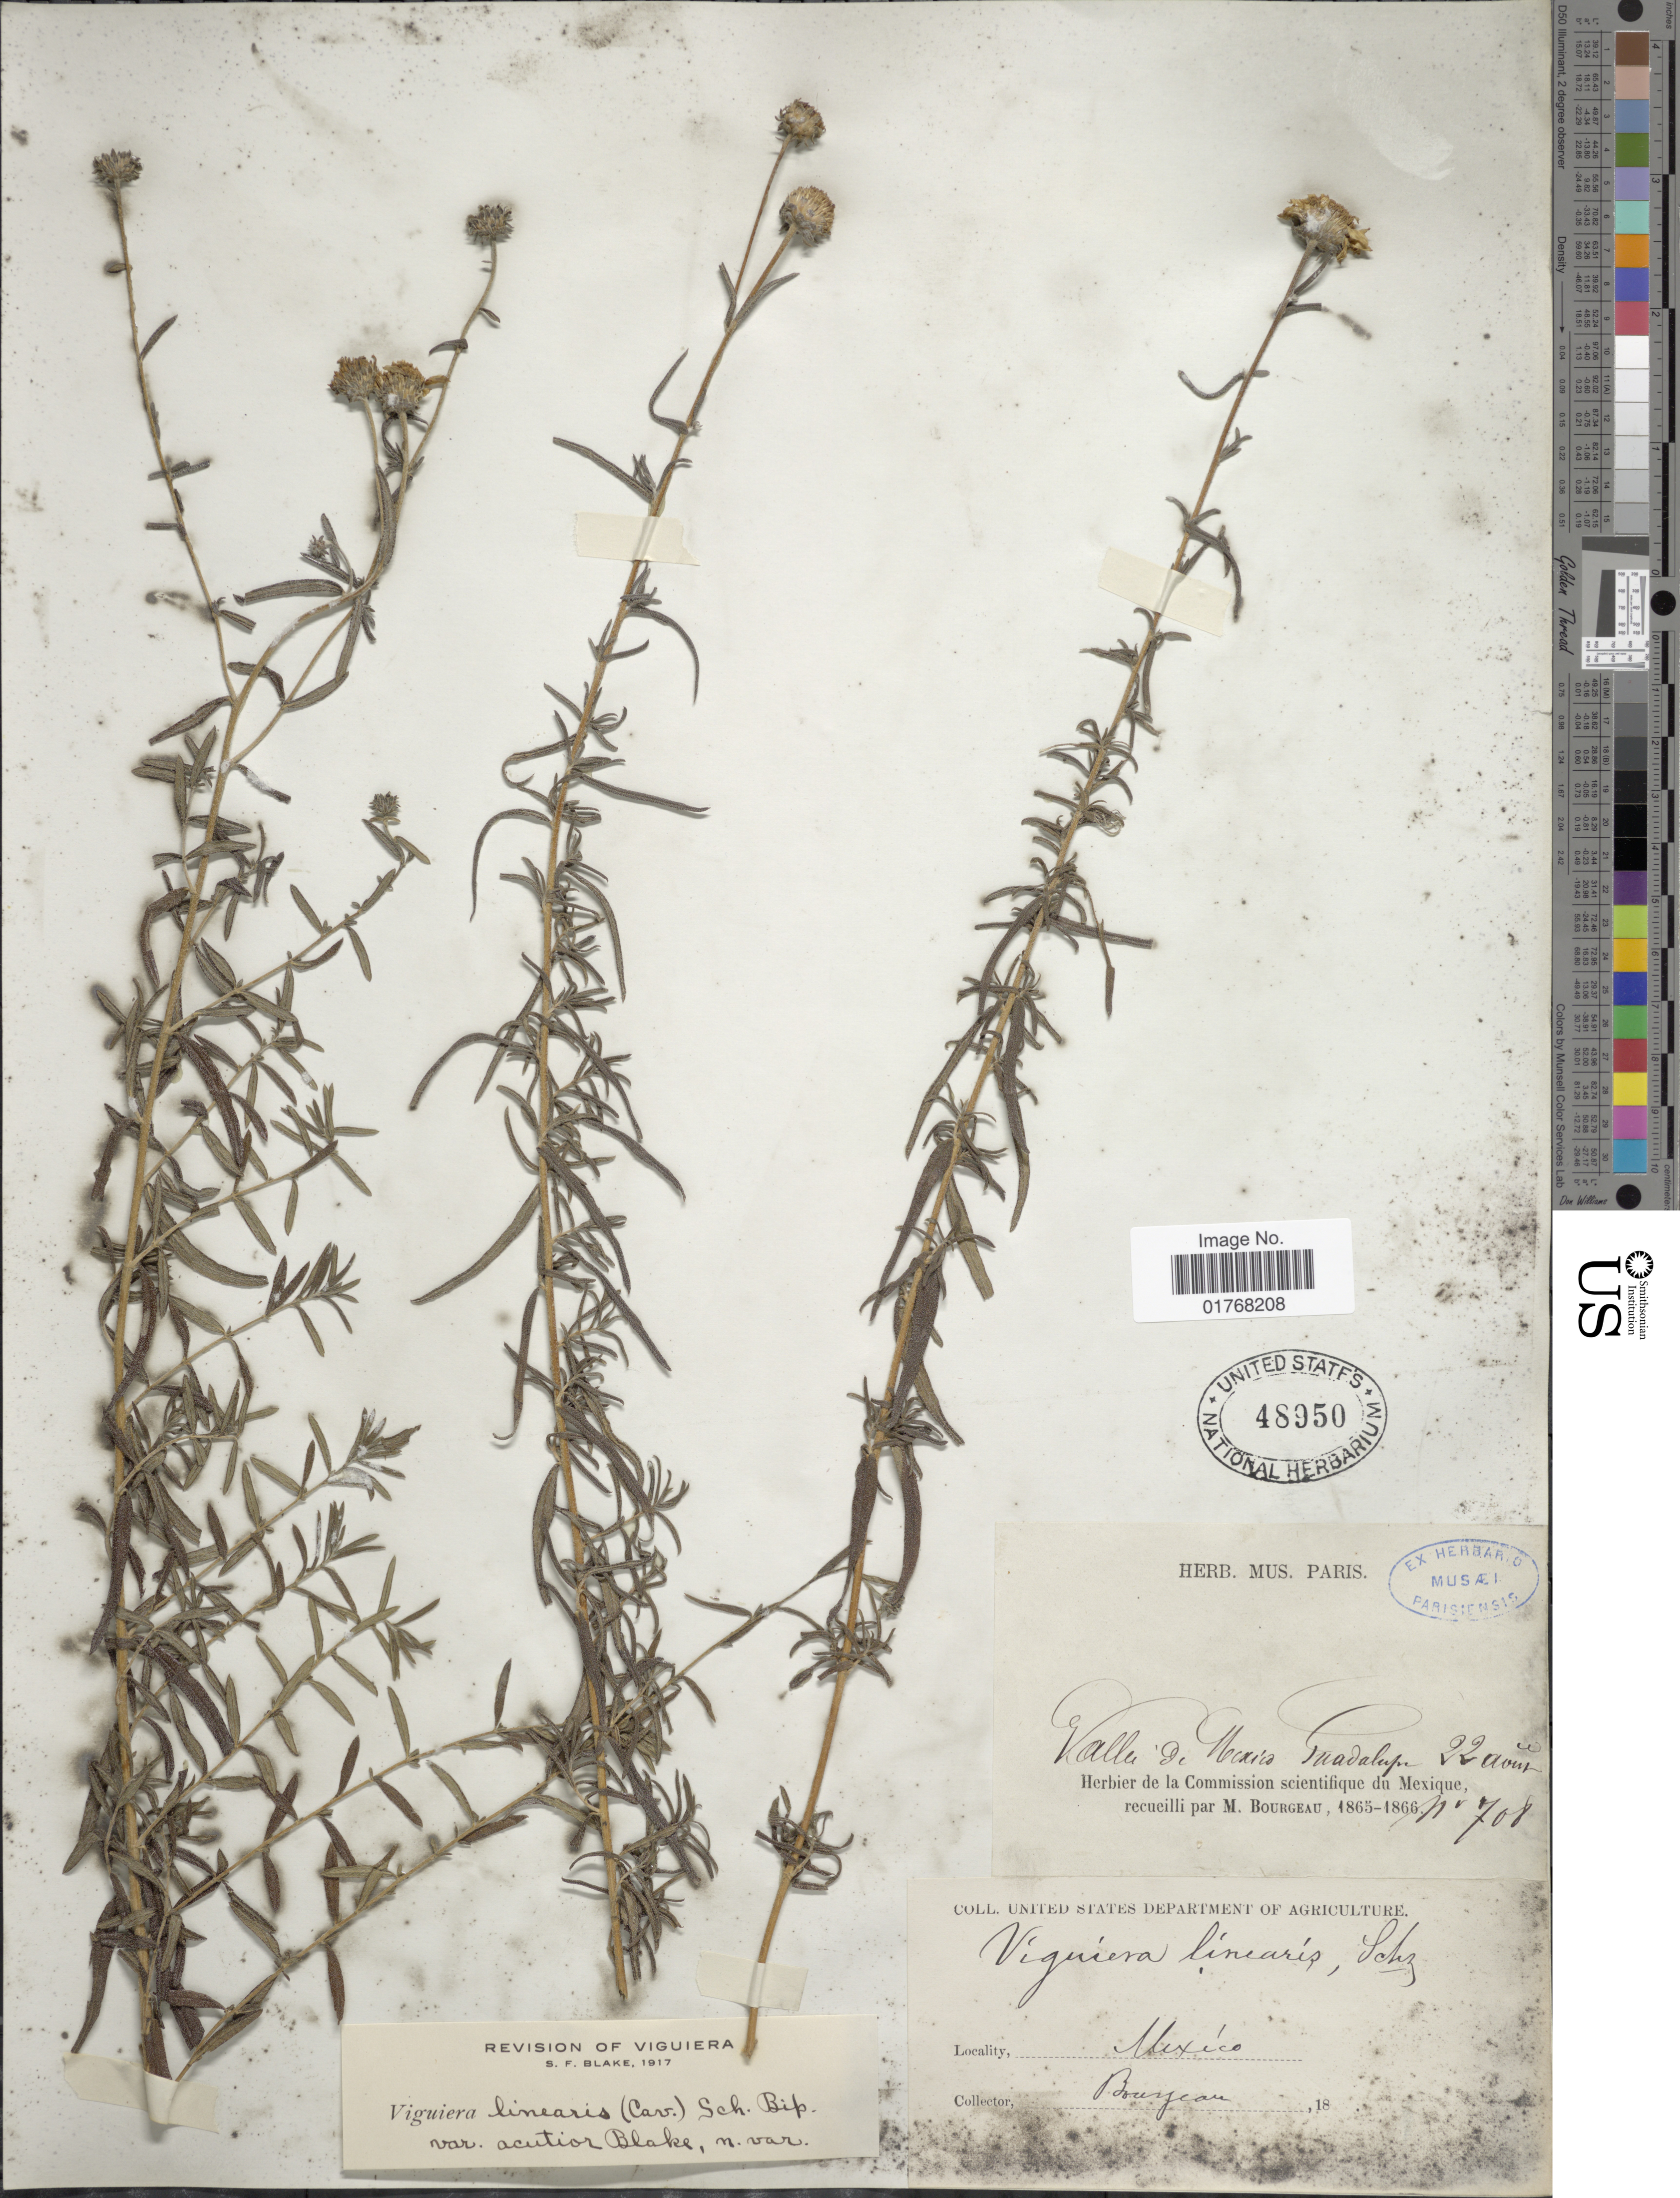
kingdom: Plantae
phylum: Tracheophyta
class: Magnoliopsida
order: Asterales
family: Asteraceae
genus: Viguiera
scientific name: Viguiera linearis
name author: (Cav.) Sch. Bip.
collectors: M. Bourgeau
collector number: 708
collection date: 1865-08-22/1866-08-22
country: Mexico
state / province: Baja California Sur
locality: Valle de Mexico Guadalupe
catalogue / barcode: US 48950